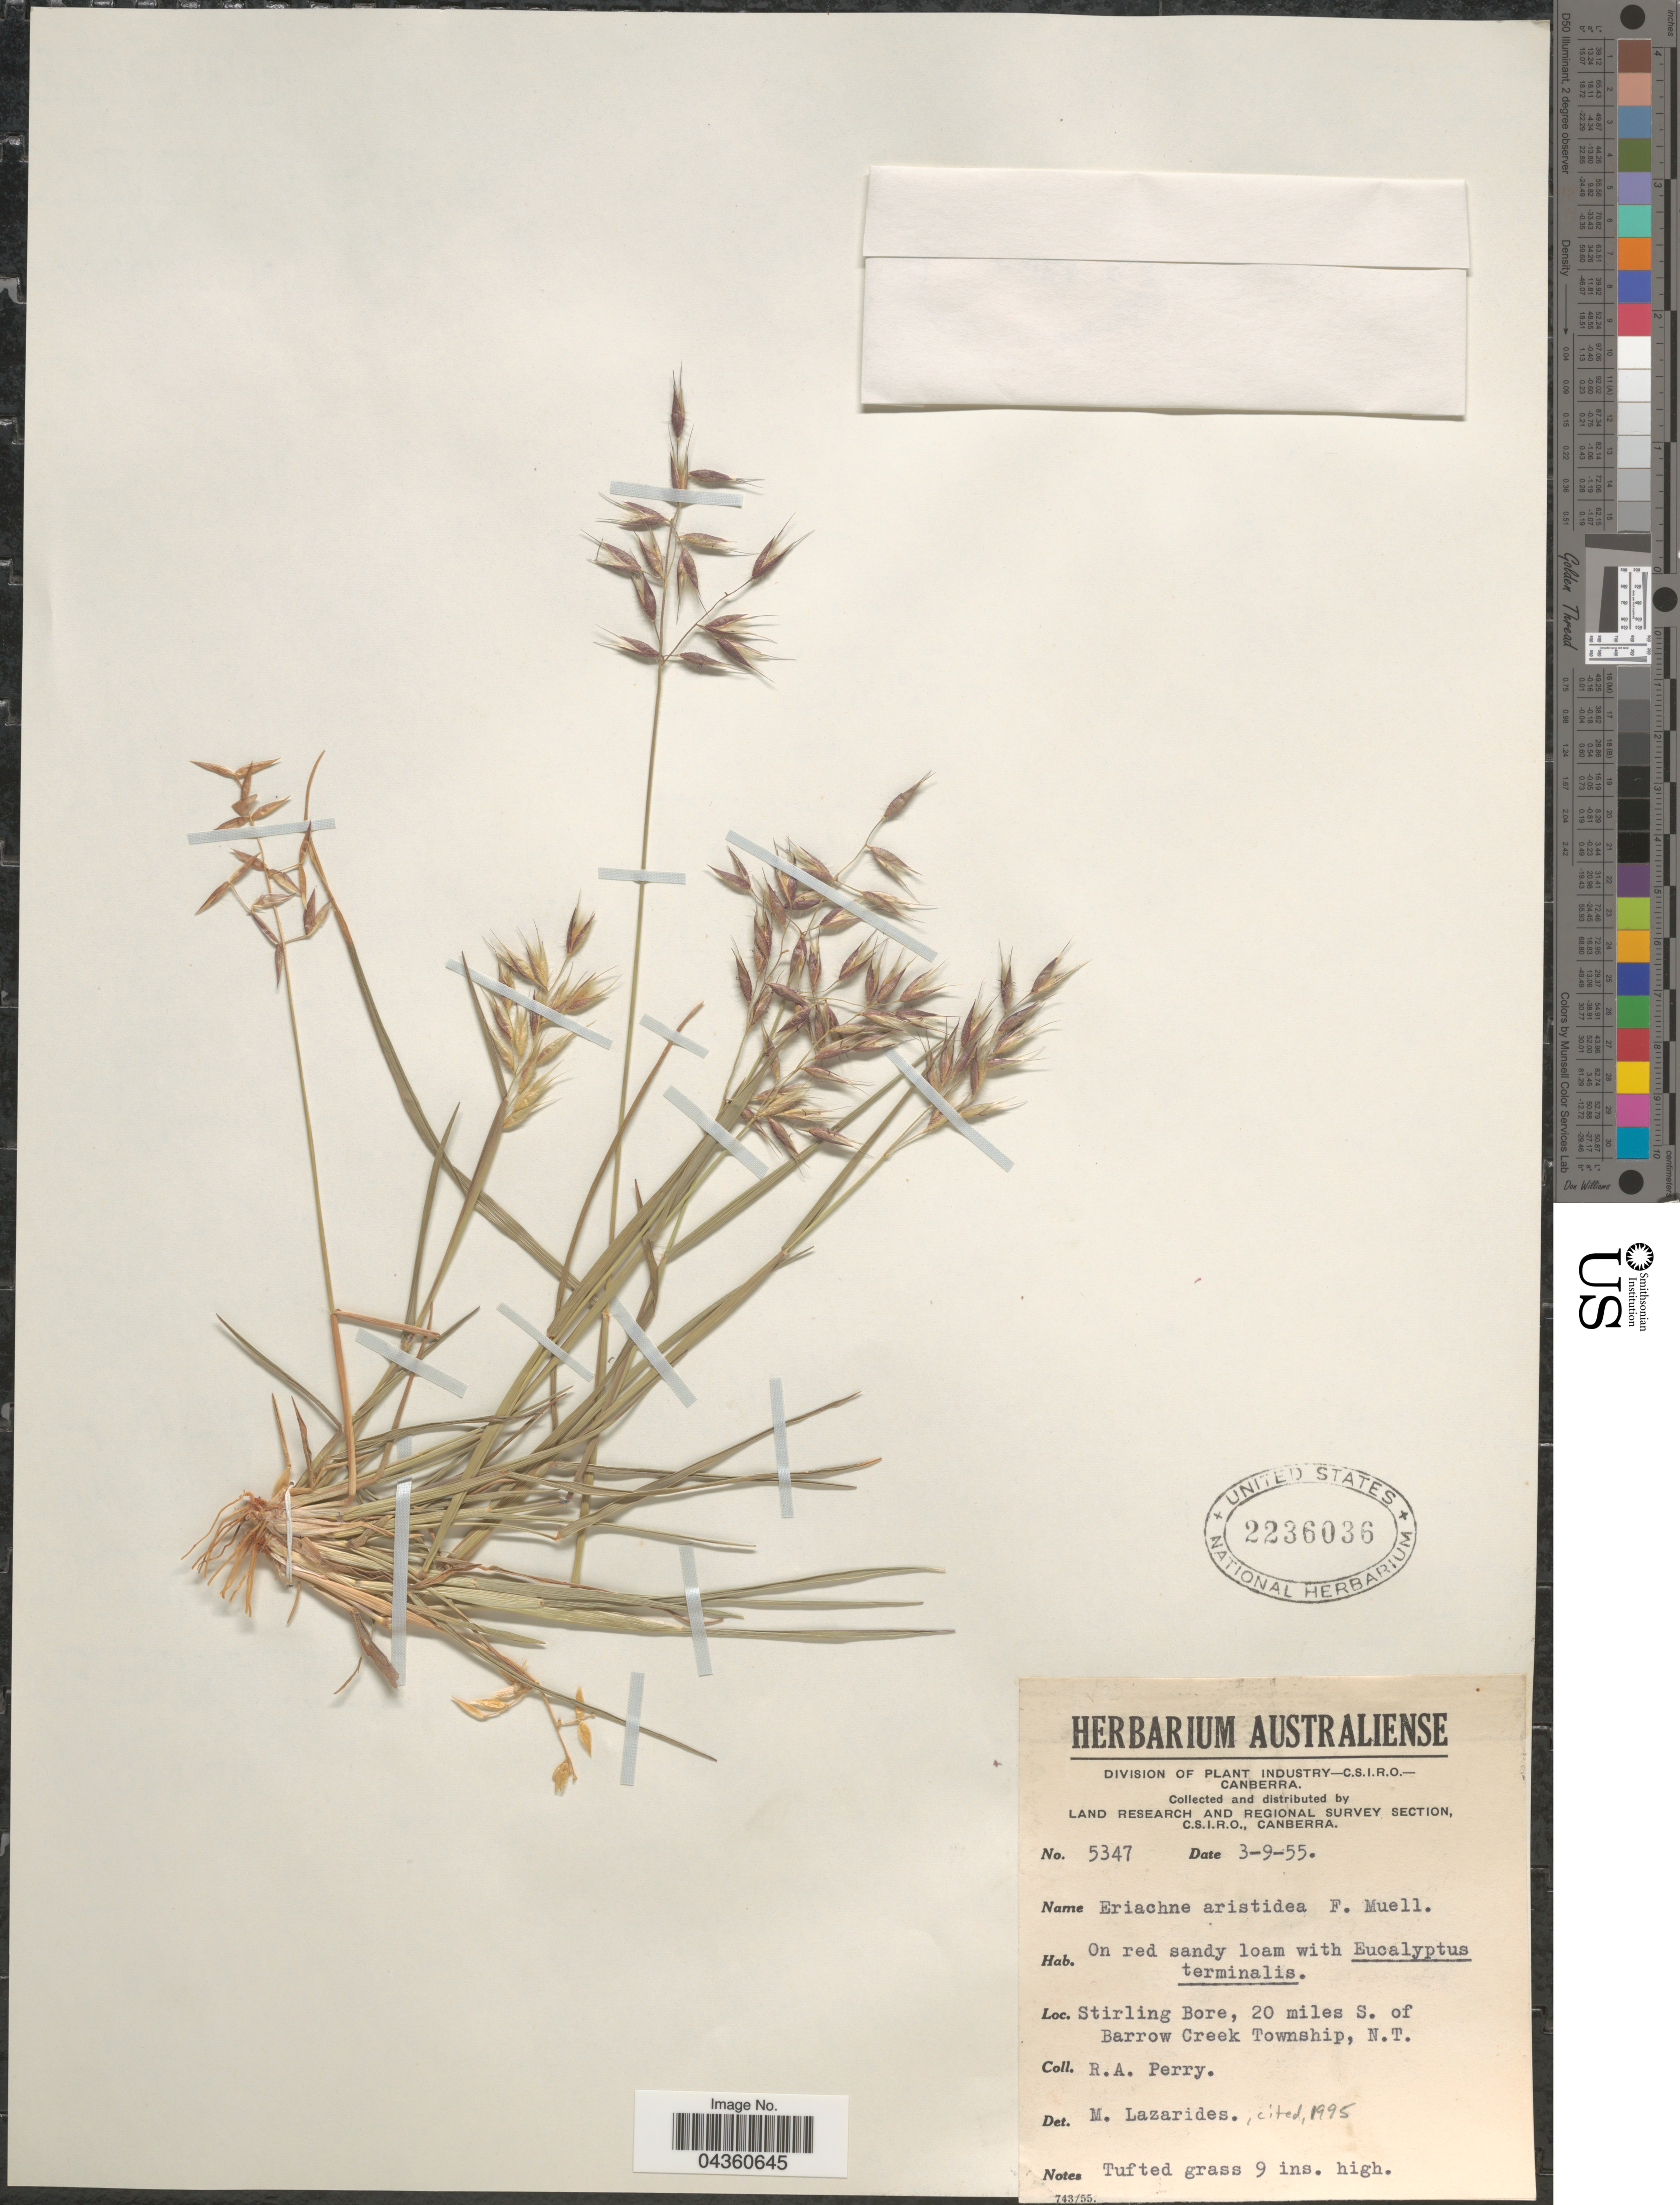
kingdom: Plantae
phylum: Tracheophyta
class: Liliopsida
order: Poales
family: Poaceae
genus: Eriachne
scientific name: Eriachne aristidea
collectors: Perry, R. A.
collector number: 5347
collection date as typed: Transcribed d/m/y: 3/9/55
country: Australia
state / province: Northern Territory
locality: Land Research and Regional Survey Section. Stirling Bore, 20 miles S. of Barrow Creek Township.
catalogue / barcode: US 2236036